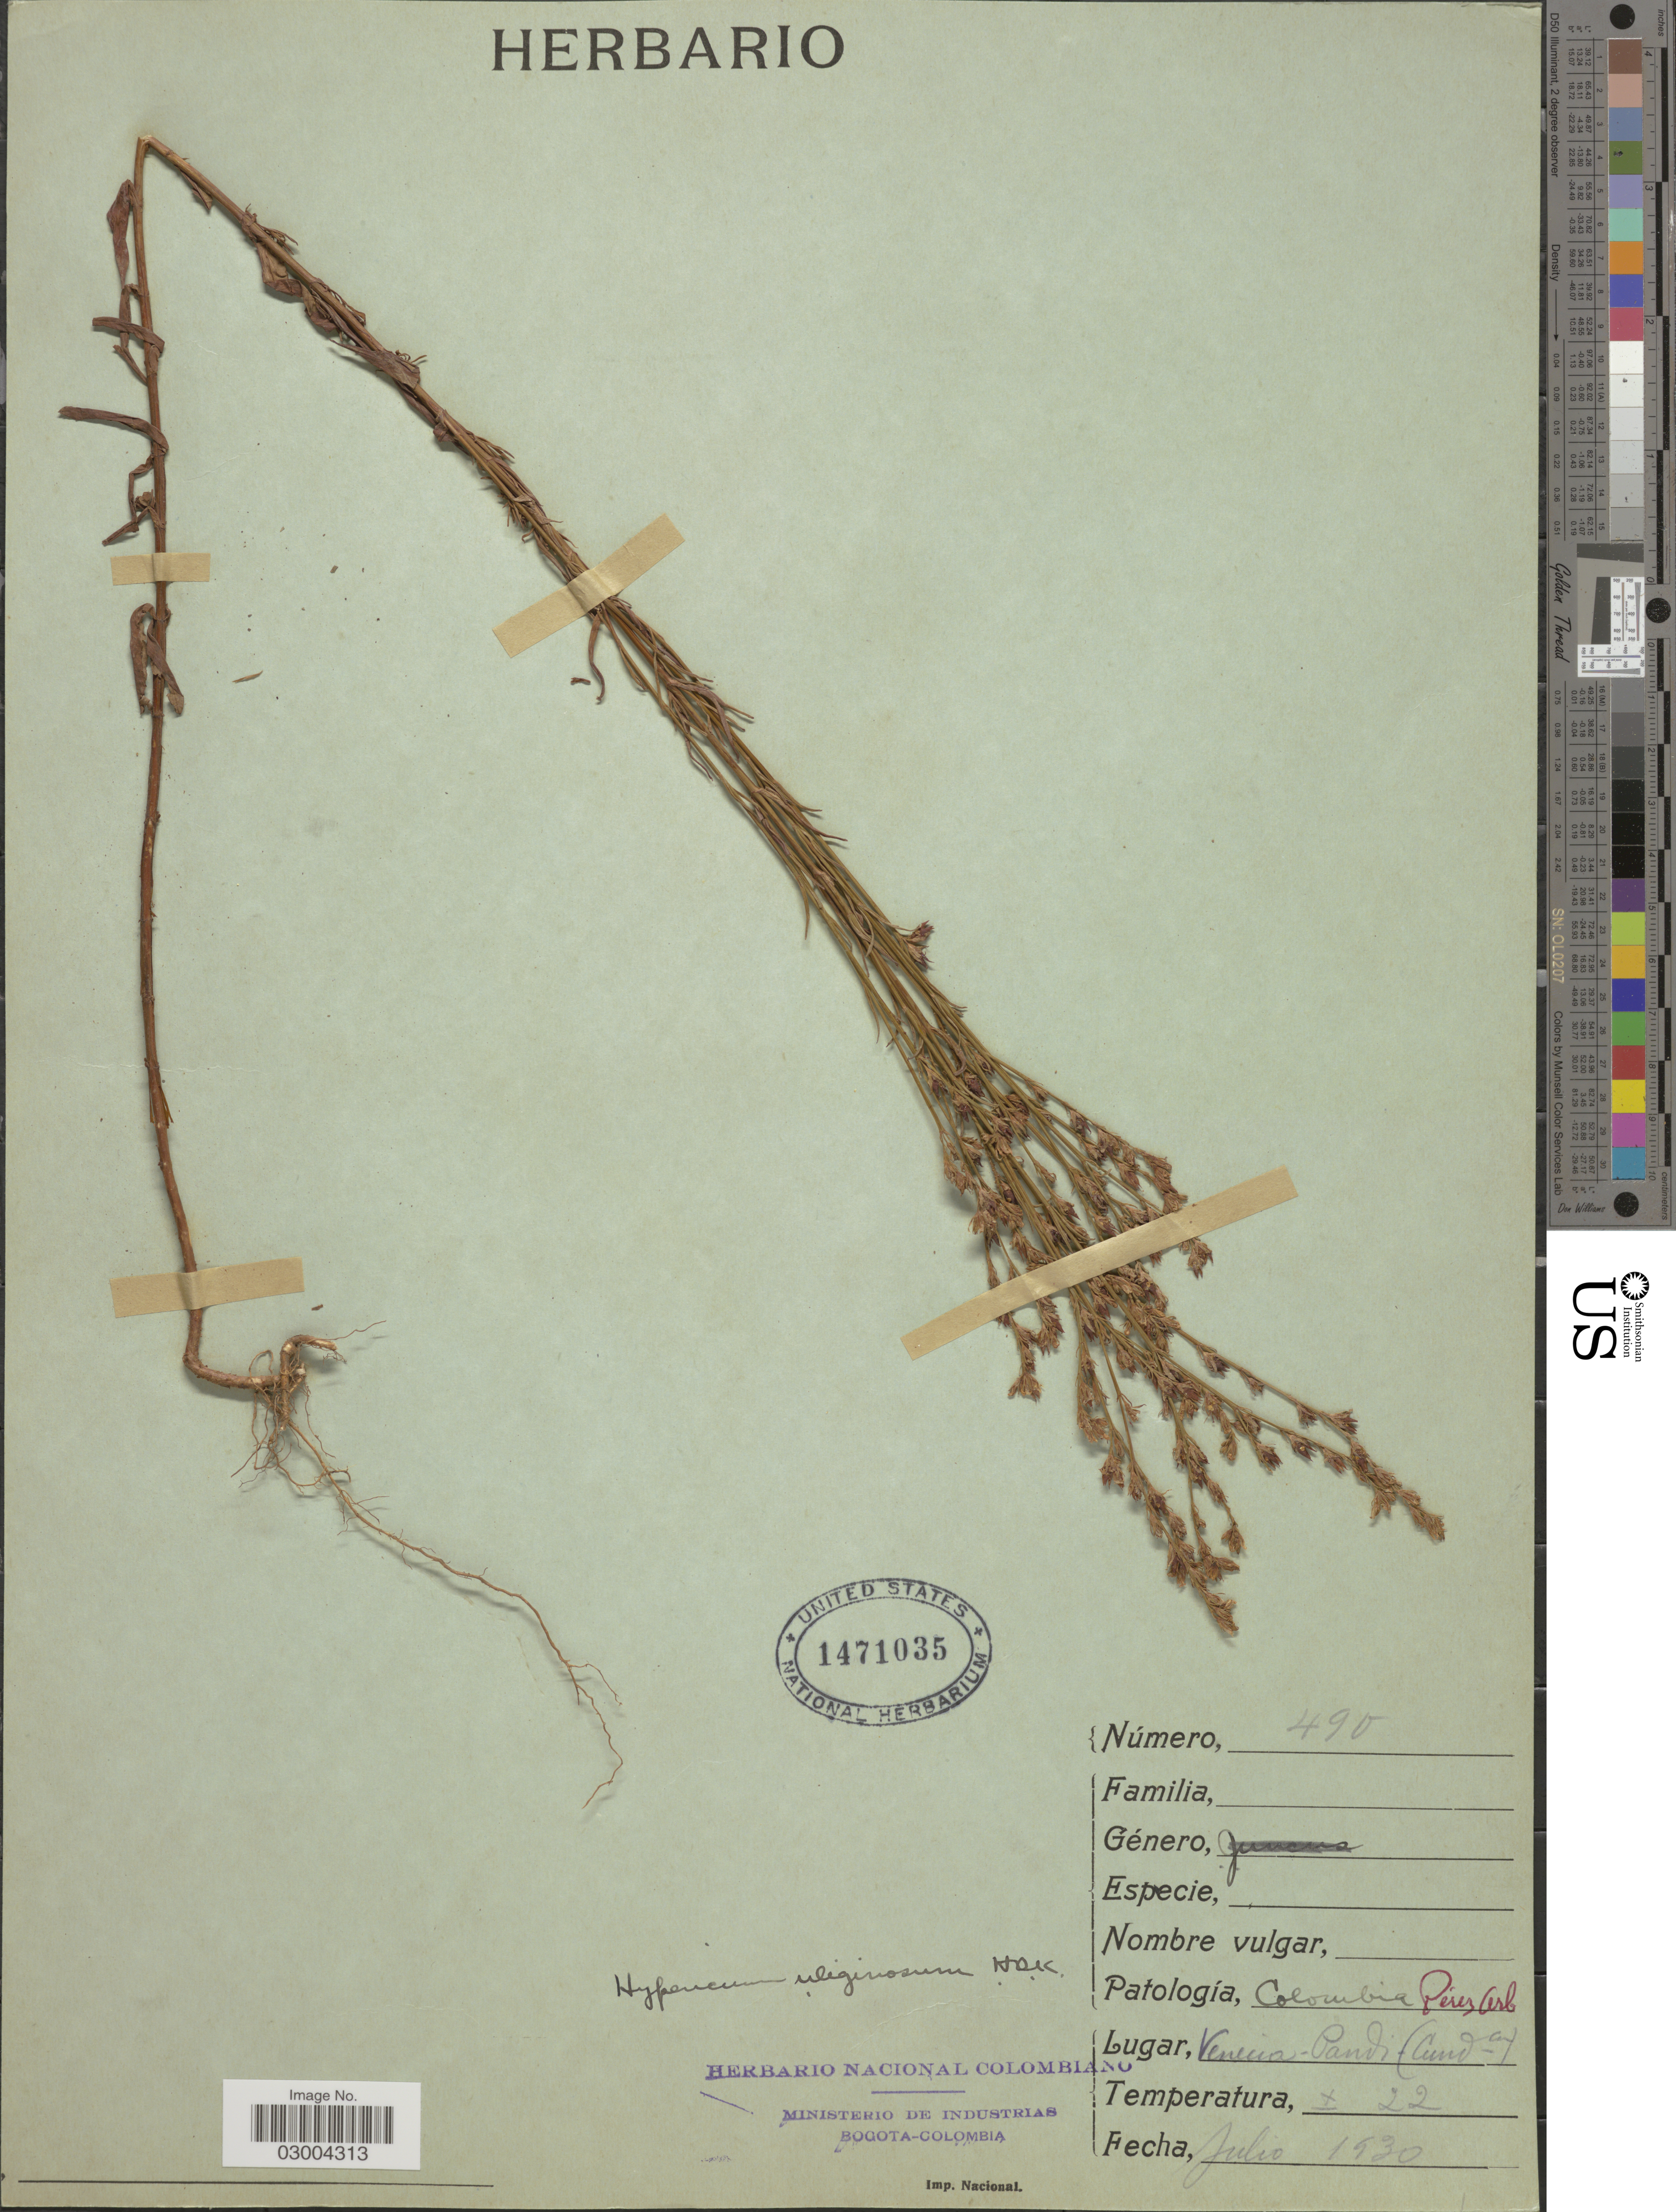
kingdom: Plantae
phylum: Tracheophyta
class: Magnoliopsida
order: Malpighiales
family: Hypericaceae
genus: Hypericum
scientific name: Hypericum thesiifolium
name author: Kunth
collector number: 490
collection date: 1930-07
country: Colombia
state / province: Cundinamarca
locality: Venecia-Pandi.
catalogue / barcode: US 1471035